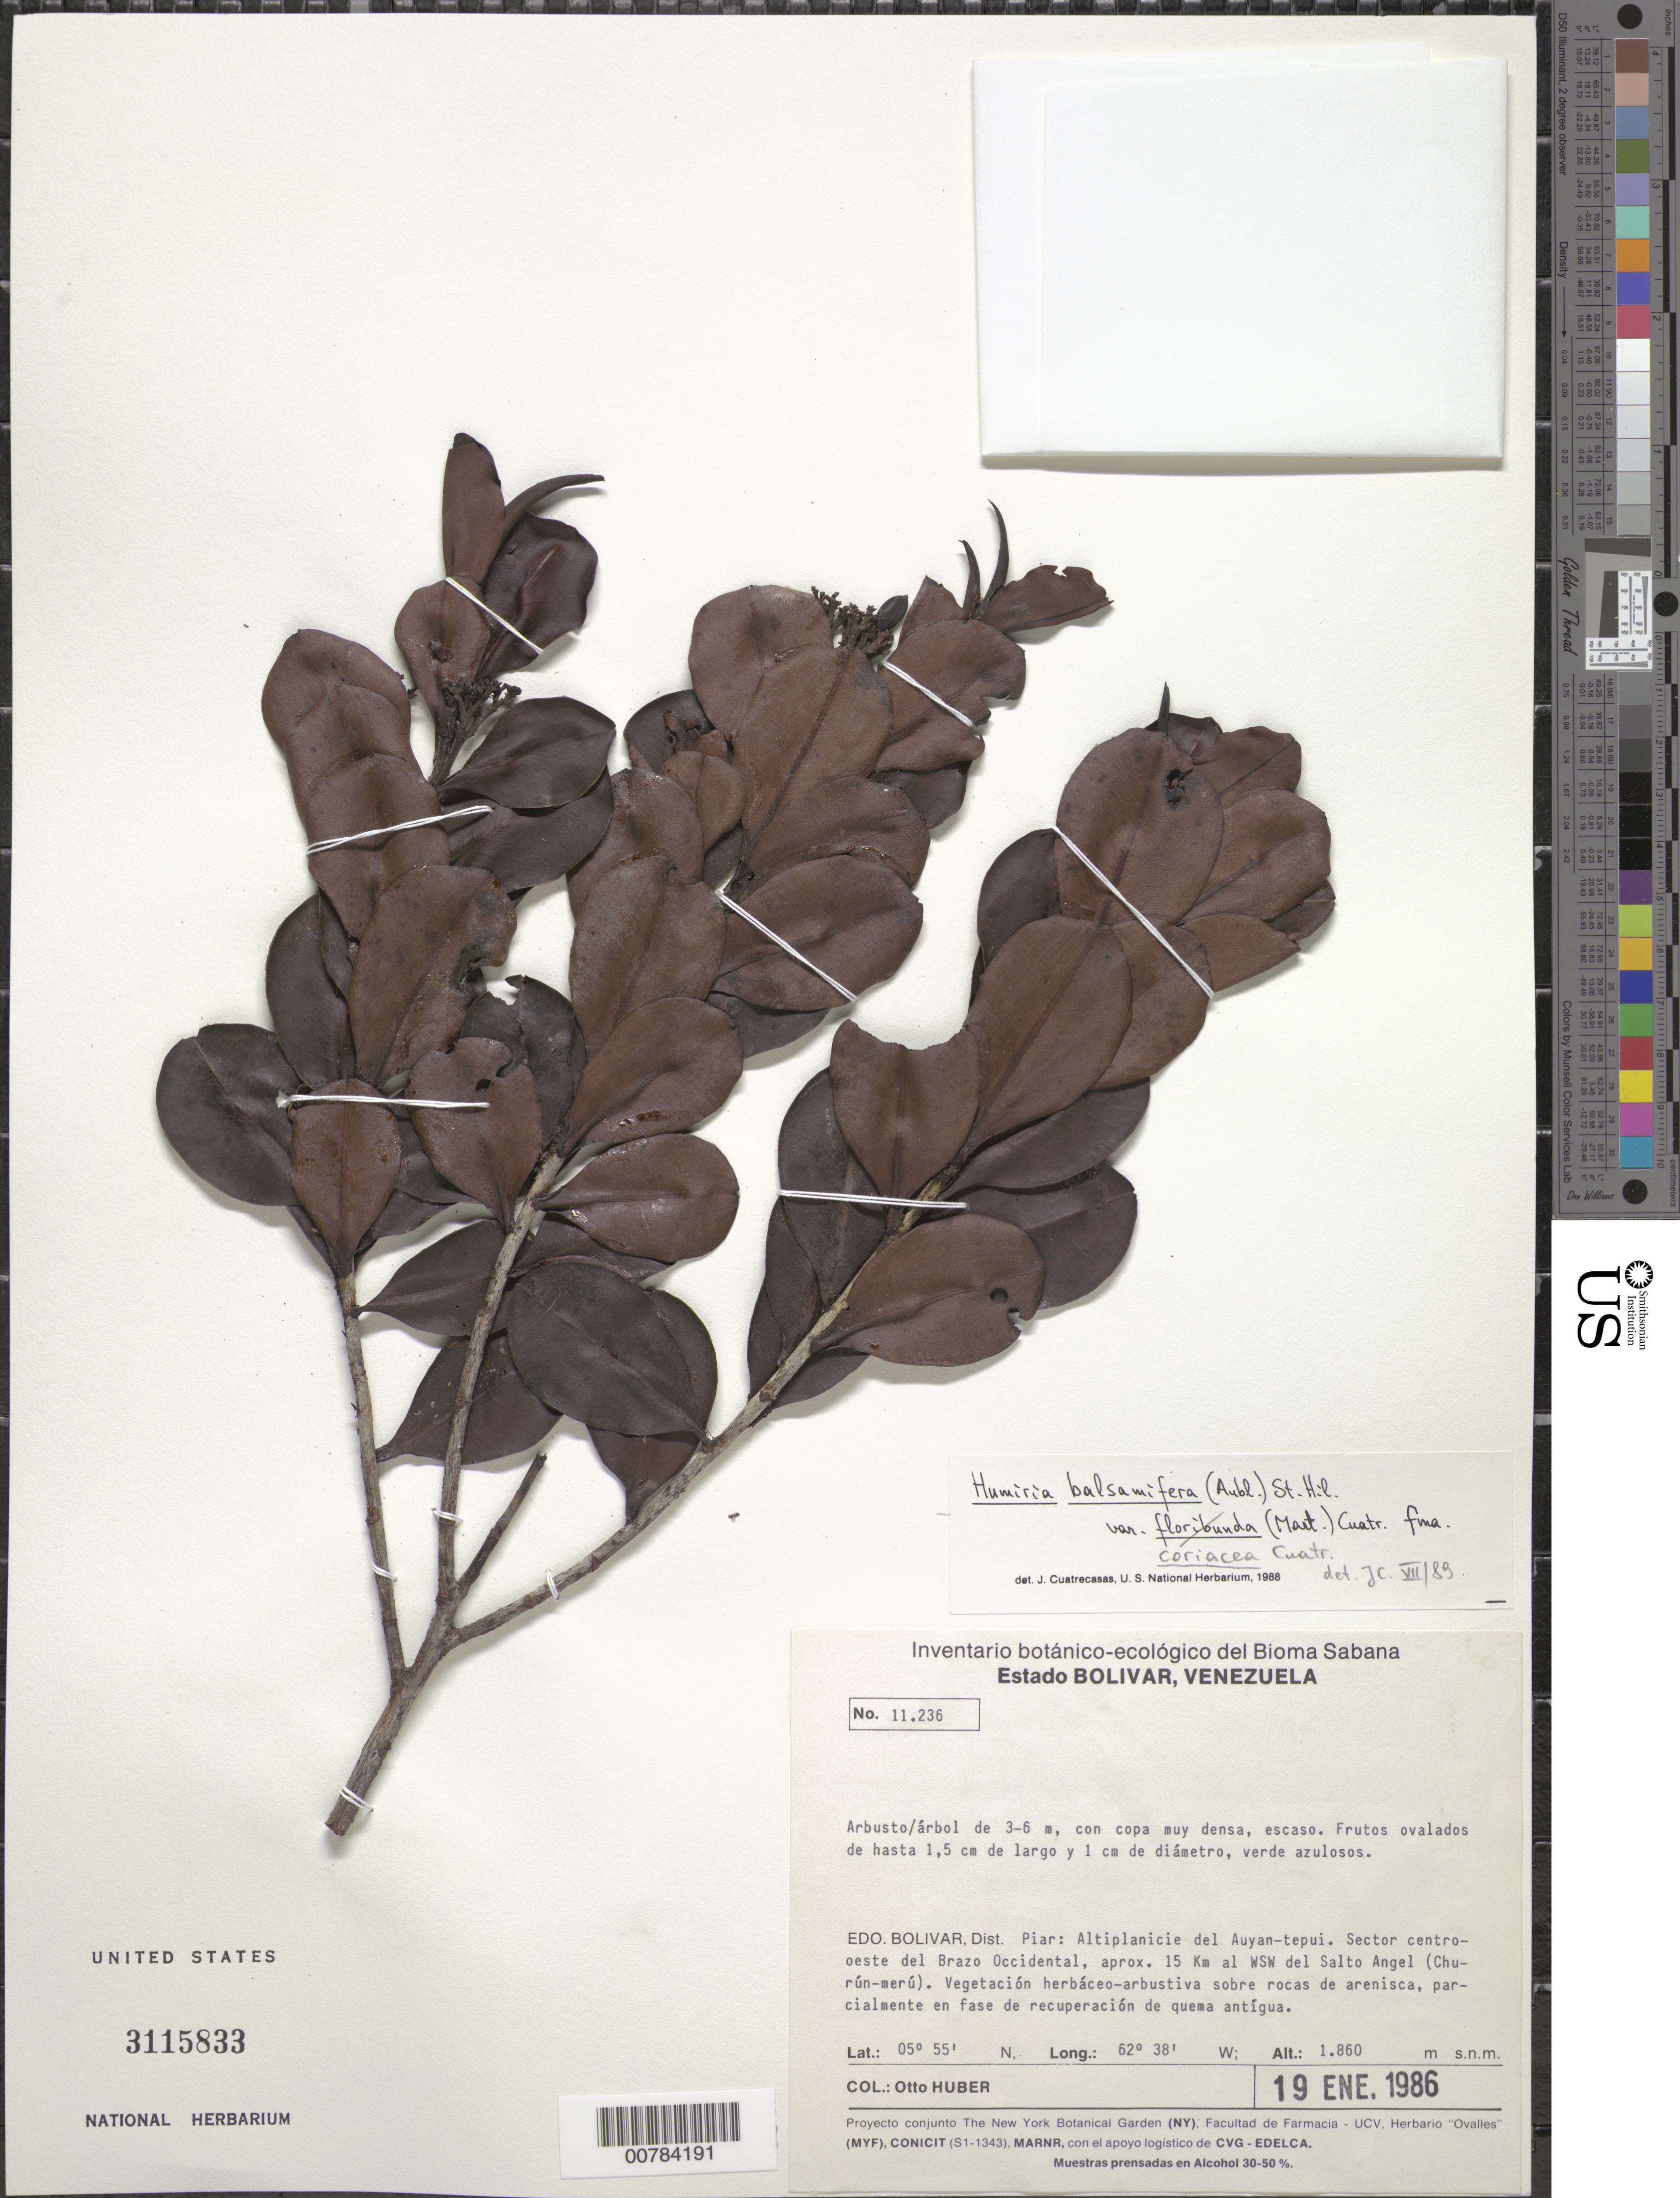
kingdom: Plantae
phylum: Tracheophyta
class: Magnoliopsida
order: Malpighiales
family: Humiriaceae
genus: Humiria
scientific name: Humiria balsamifera var. coriacea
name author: Cuatrec.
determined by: Cuatrecasas, J.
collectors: O. Huber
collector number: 11236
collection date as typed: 19-Jan-86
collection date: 1986-01-19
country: Venezuela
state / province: Bolívar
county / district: Piar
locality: Auyan-tepuí, centro-oeste del Brazo Occidental, 15 km WSW Salto Angel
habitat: Vegetación herbaceo-arbustiva sobre rocas de arenisca, parcialmente en fase de recuperaceion de quema antigua; orilla del rio.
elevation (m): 1860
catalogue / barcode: US 3115833